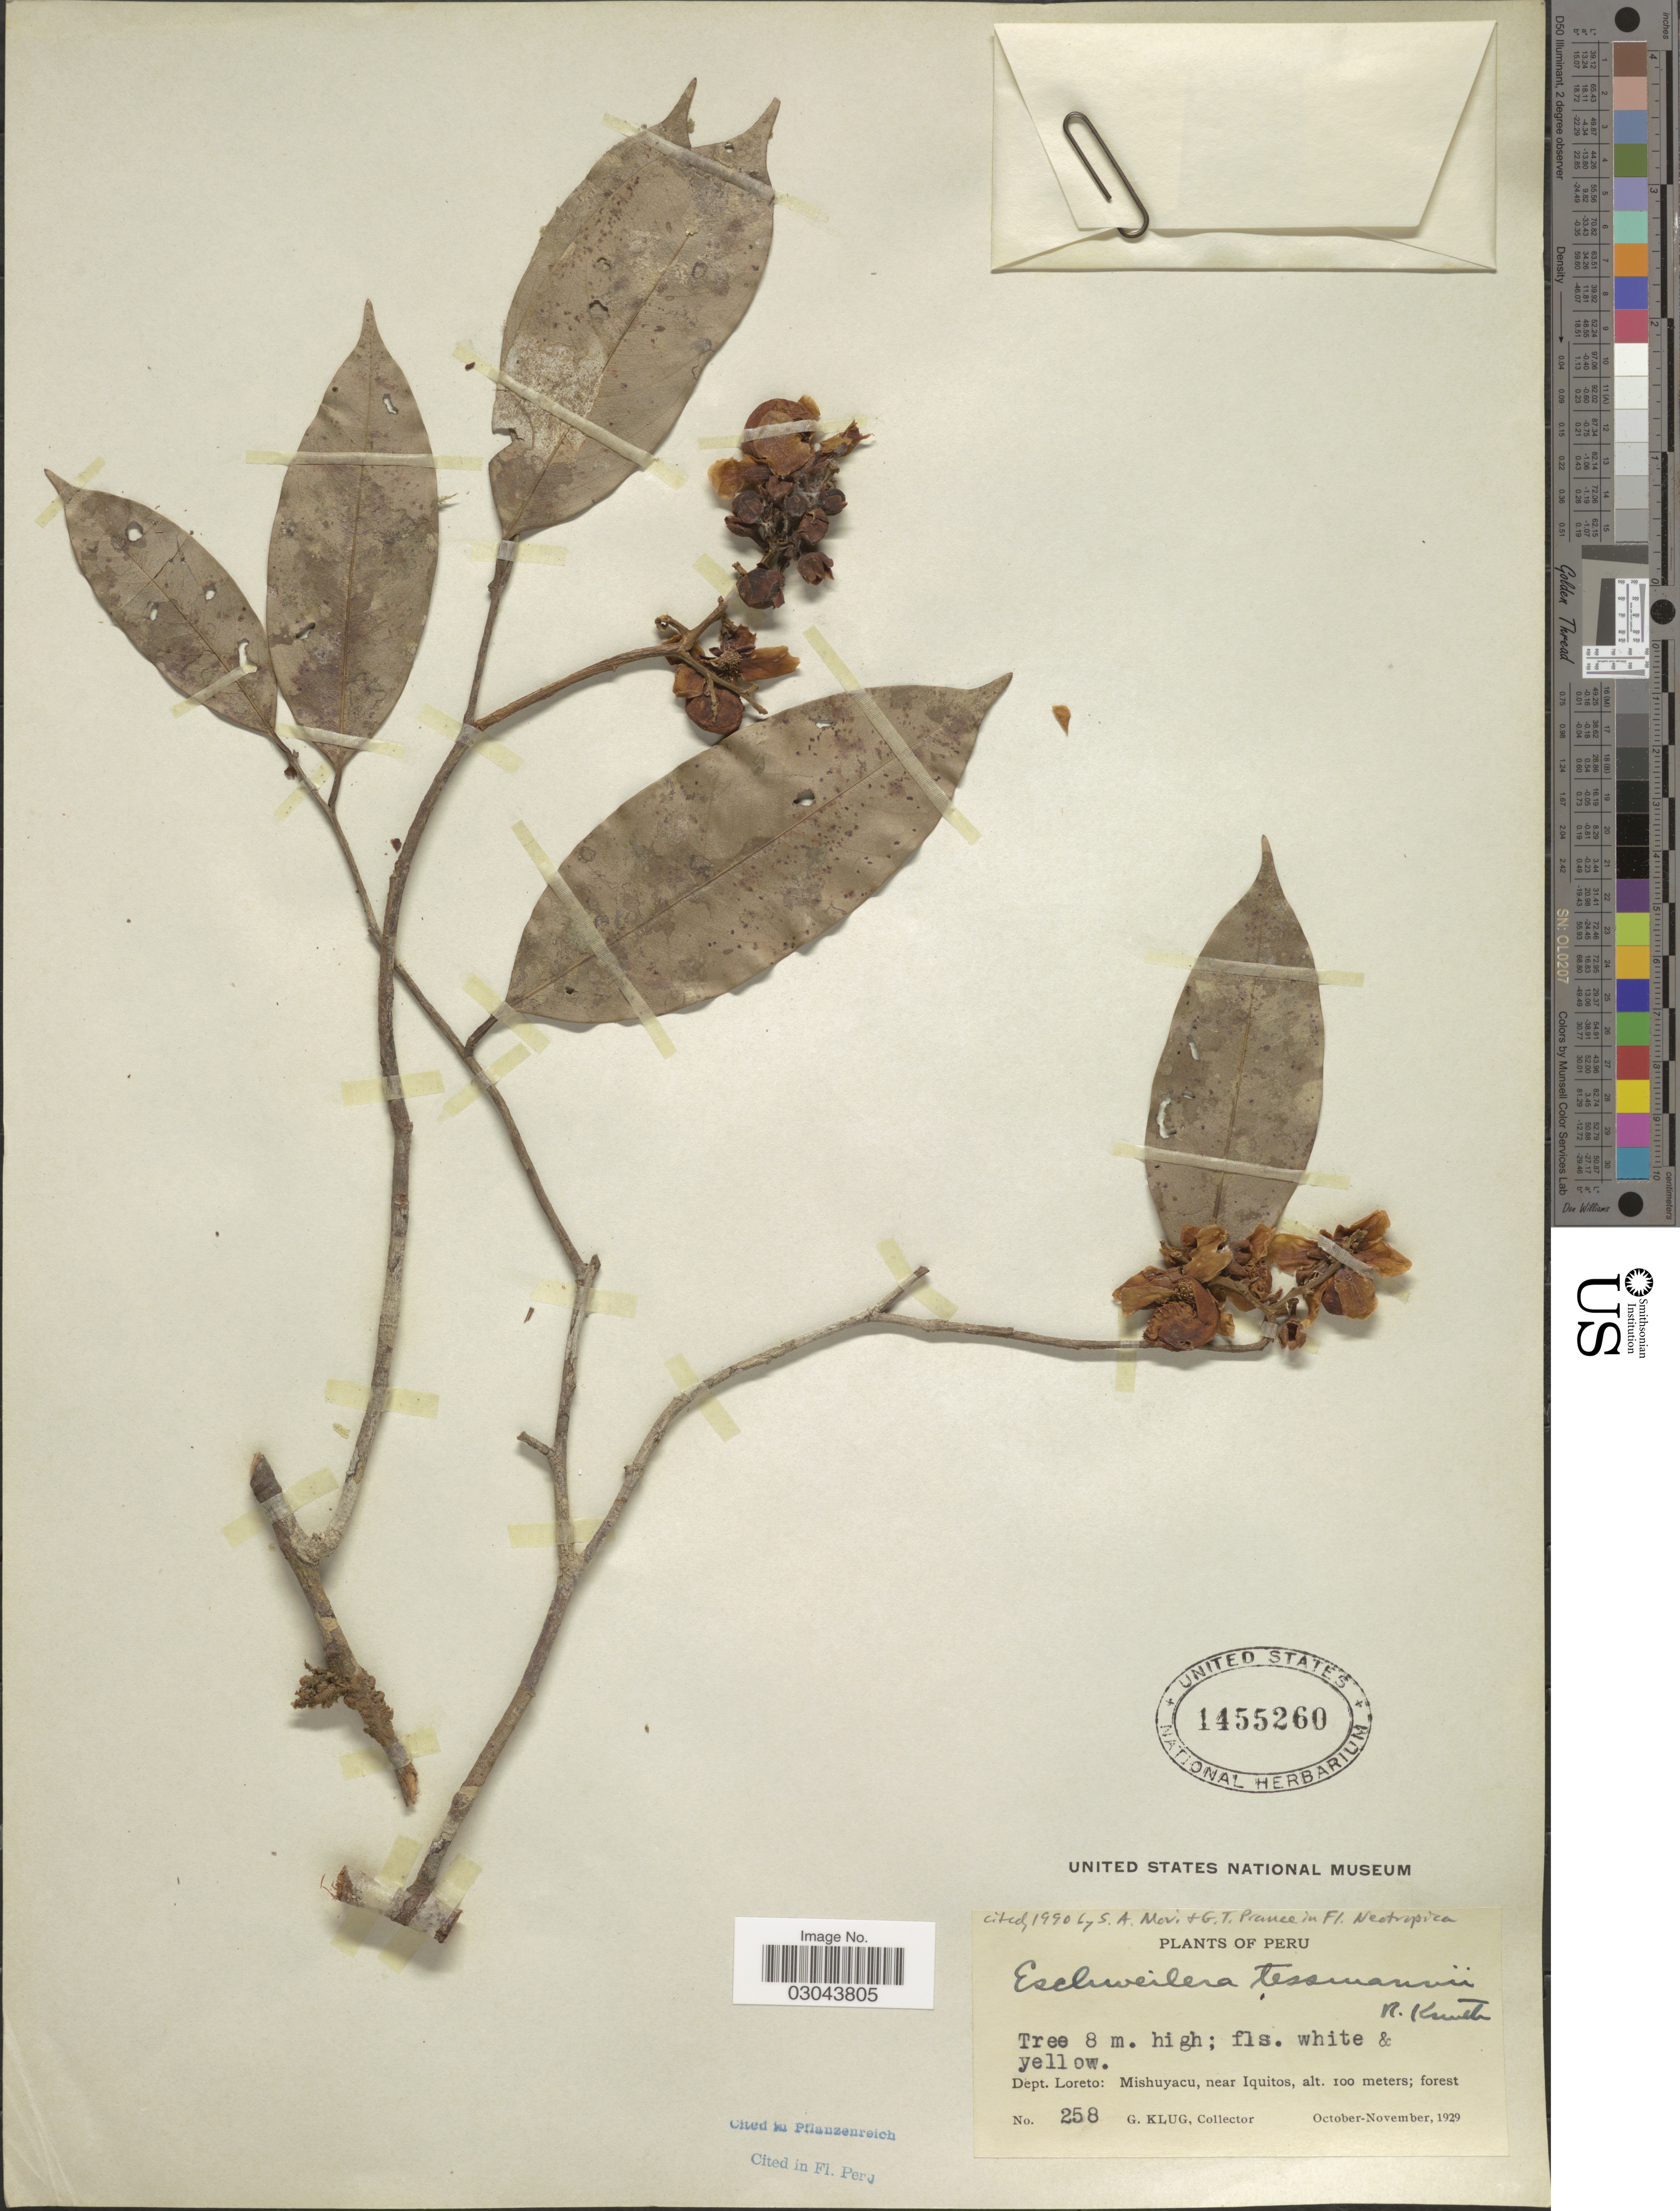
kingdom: Plantae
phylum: Tracheophyta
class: Magnoliopsida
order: Ericales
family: Lecythidaceae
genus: Eschweilera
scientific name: Eschweilera tessmannii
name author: R. Knuth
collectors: G. Klug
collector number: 258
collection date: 1929-10/1929-11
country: Peru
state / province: Loreto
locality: Dept. Loreto: Mishuyacu, near Iquitos.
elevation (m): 100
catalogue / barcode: US 1455260